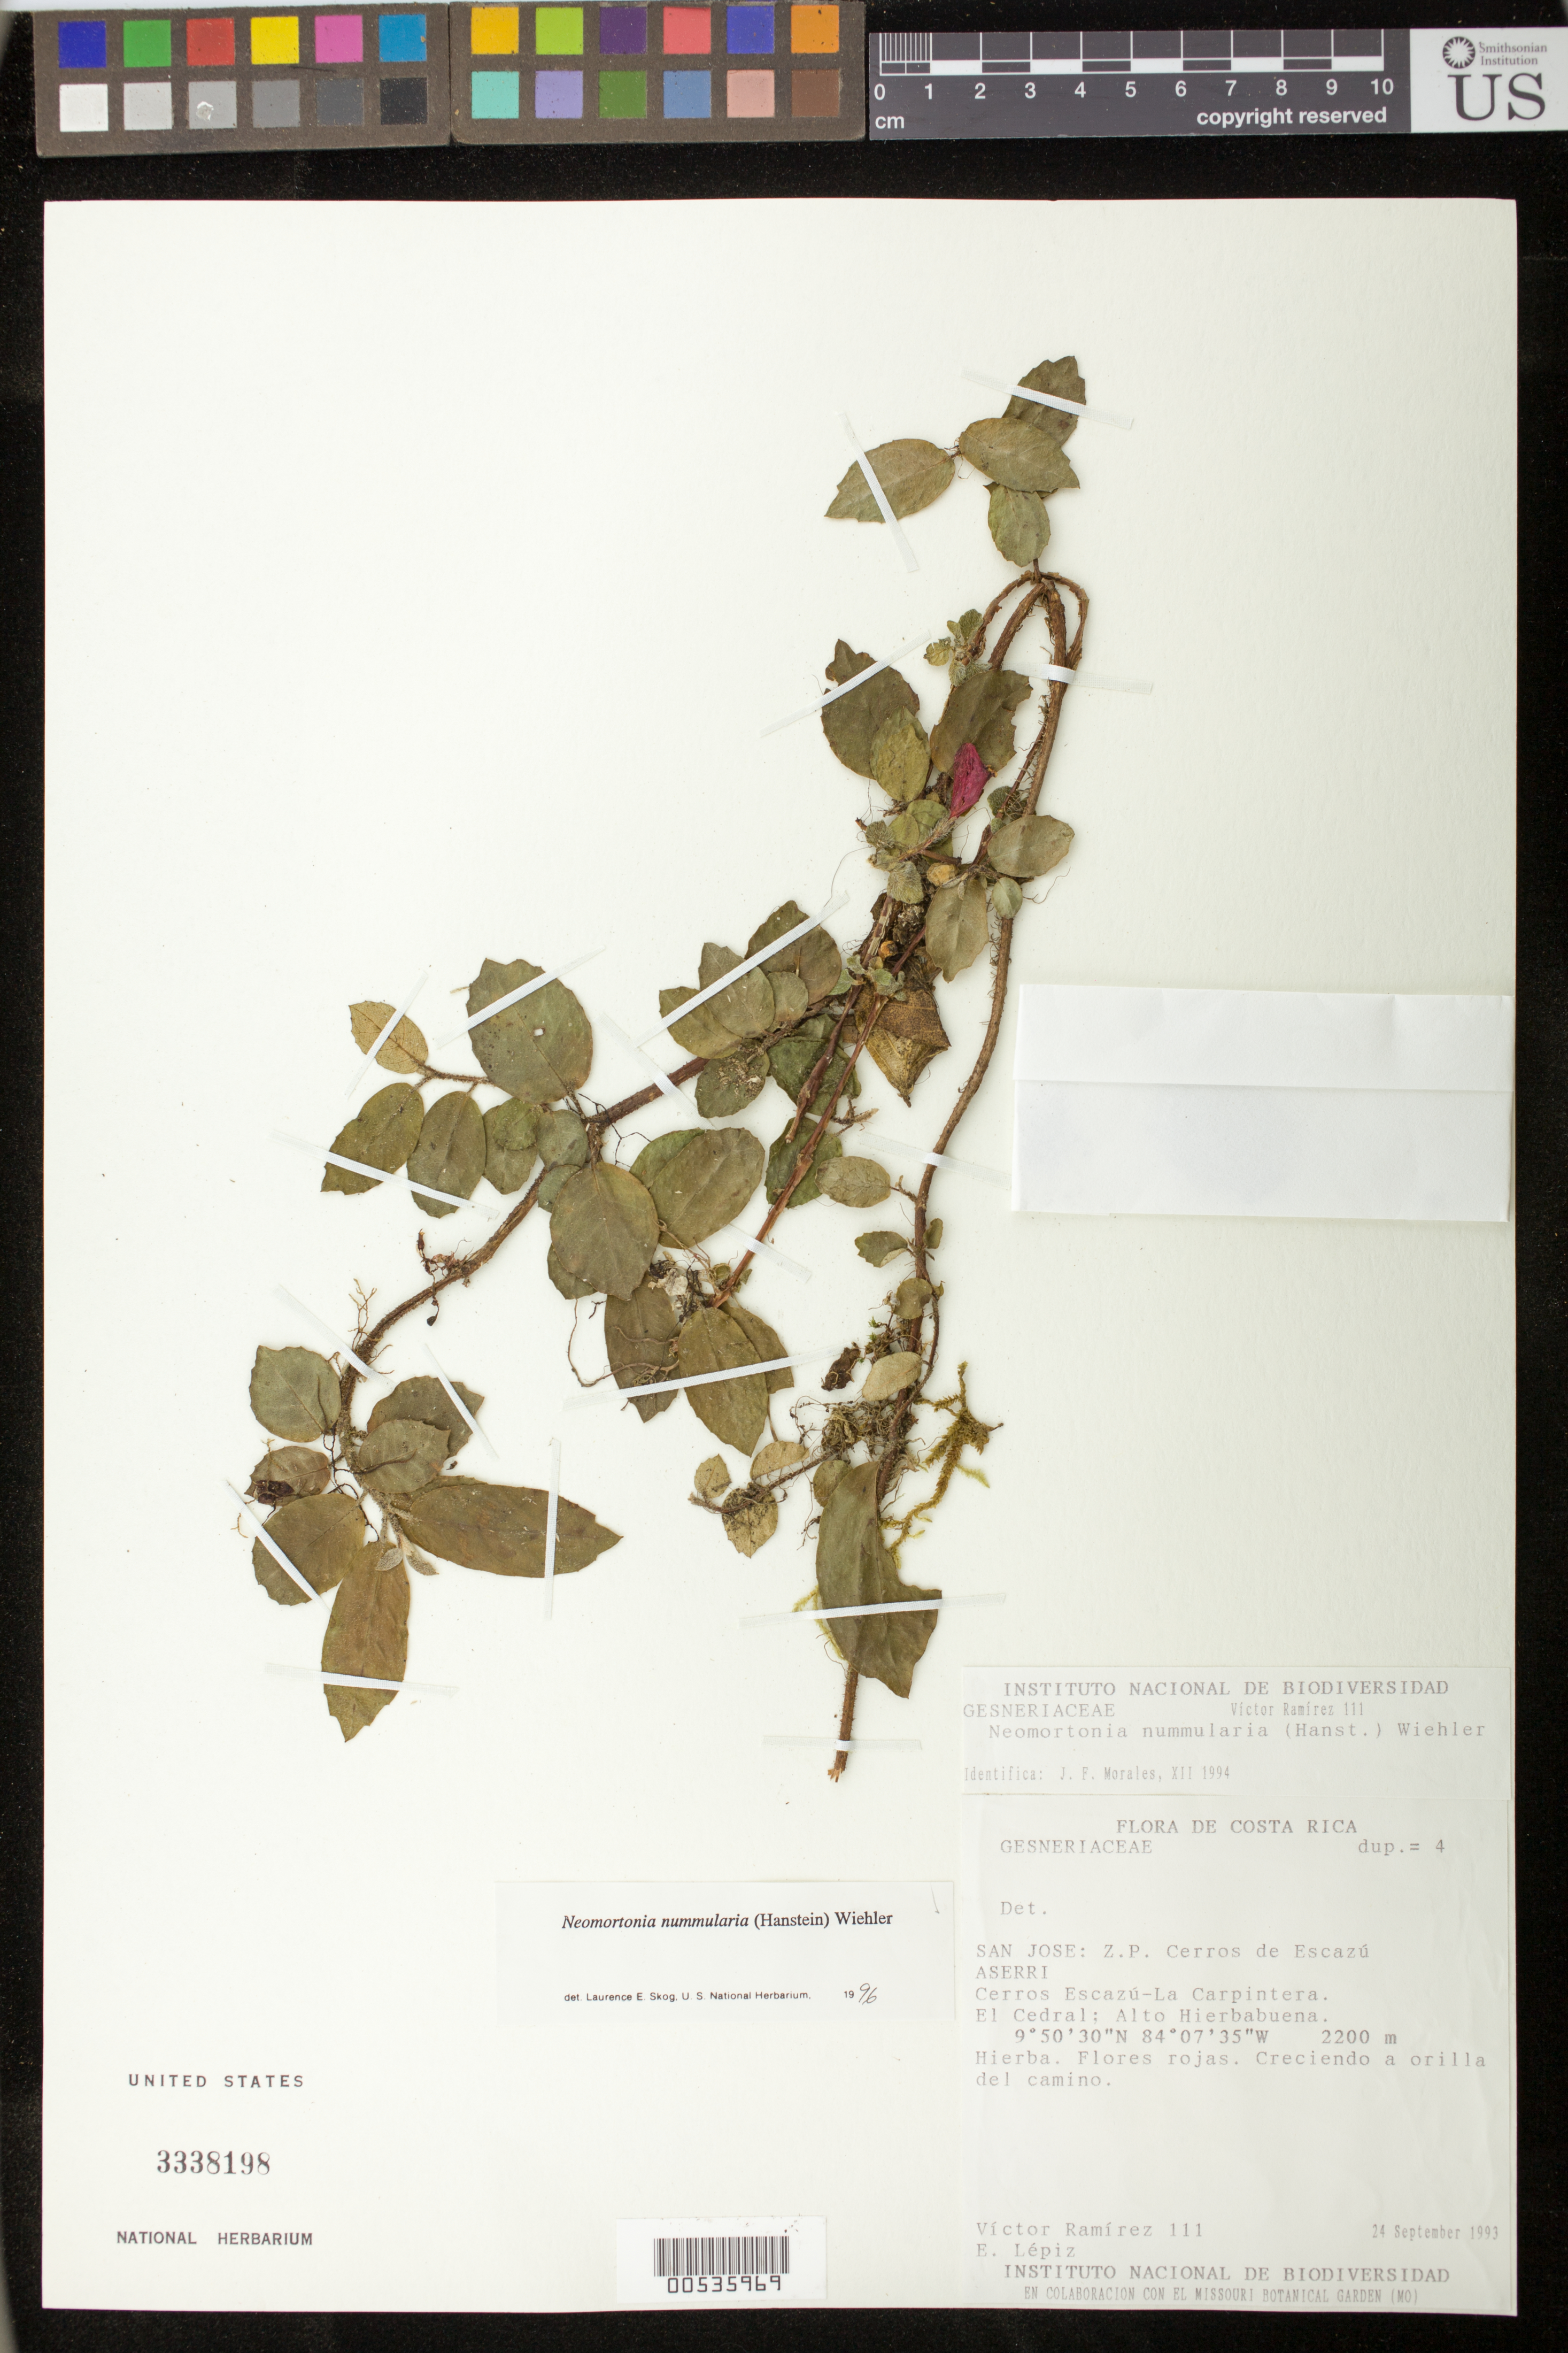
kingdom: Plantae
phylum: Tracheophyta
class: Magnoliopsida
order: Lamiales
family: Gesneriaceae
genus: Pachycaulos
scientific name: Pachycaulos nummularia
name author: (Hanst.) J.L. Clark & J.F. Sm.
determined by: Skog, Laurence E.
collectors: V. Ramirez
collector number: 111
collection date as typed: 24 Sep 1993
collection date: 1993-09-24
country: Costa Rica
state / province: San José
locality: Z.P. Cerros de Escazú, Aserri, Cerros Escazú-La Carpintera, El Cedral; Alto Hierbabuena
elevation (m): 2200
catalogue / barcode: US 3338198